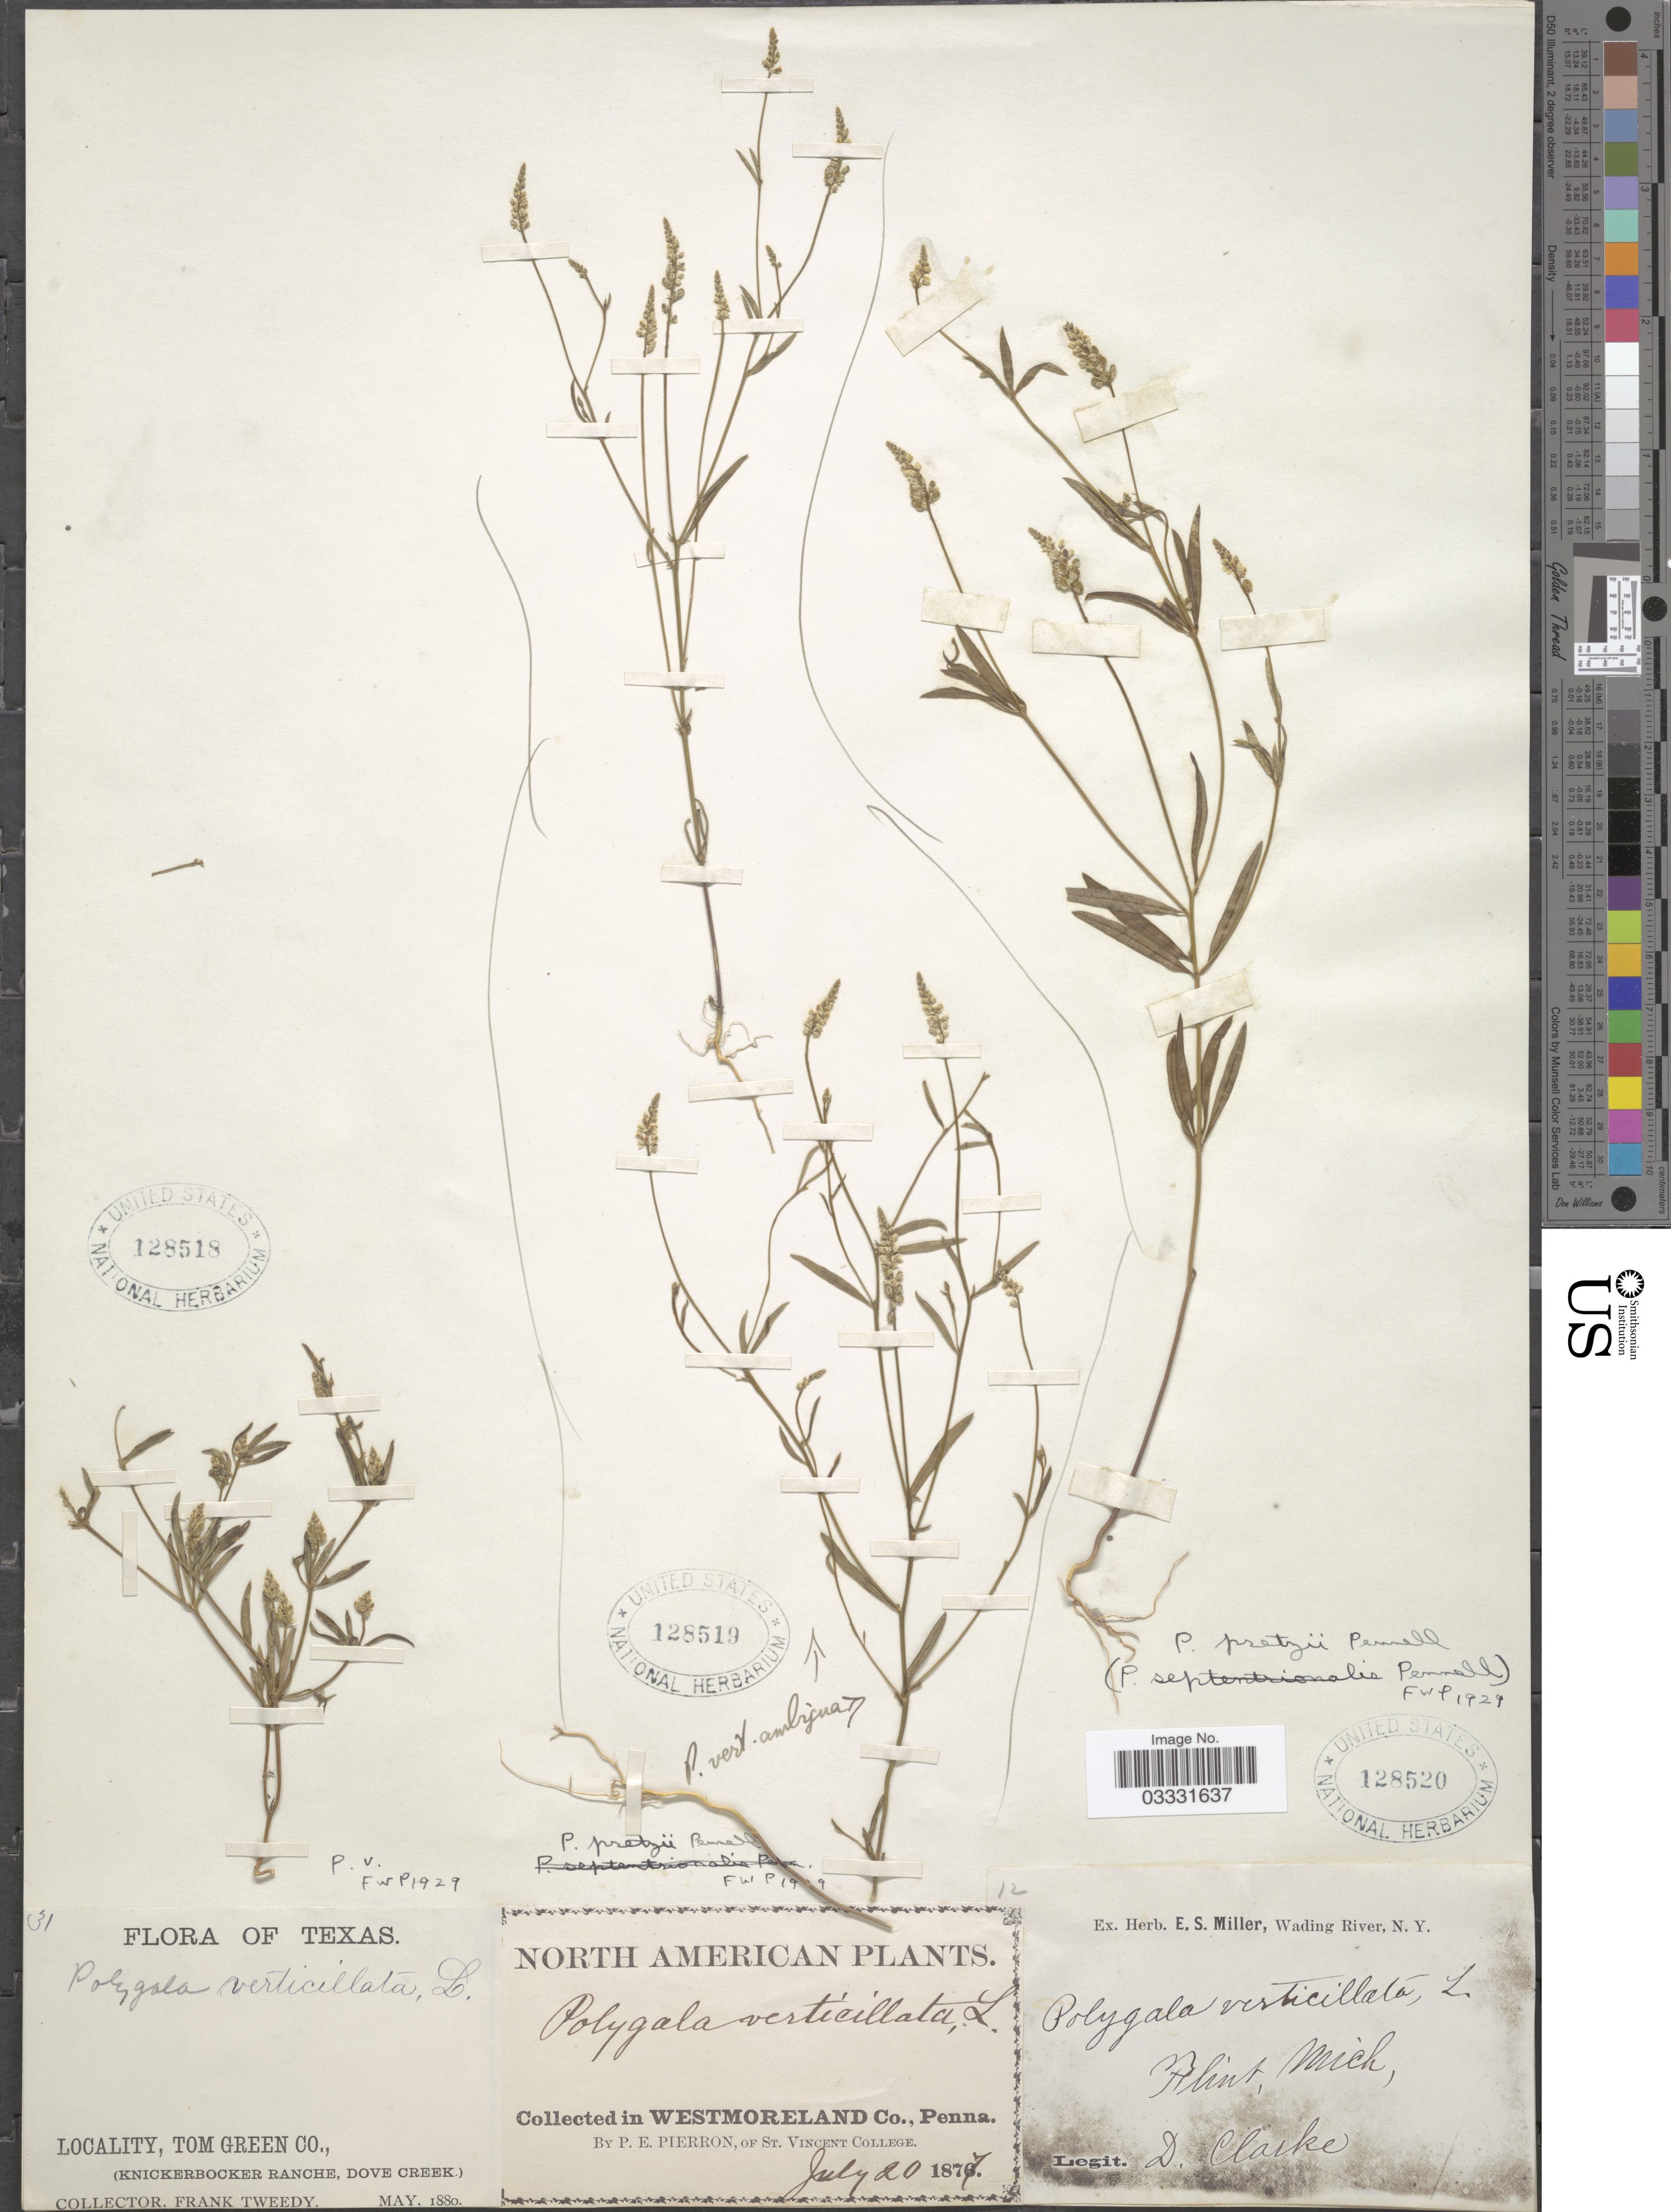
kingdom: Plantae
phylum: Tracheophyta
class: Magnoliopsida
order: Fabales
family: Polygalaceae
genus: Polygala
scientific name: Polygala pretzii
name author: Pennell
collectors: P. Pierron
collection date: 1877-07-20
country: United States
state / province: Pennsylvania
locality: Westmoreland Co.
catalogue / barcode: US 128519-2